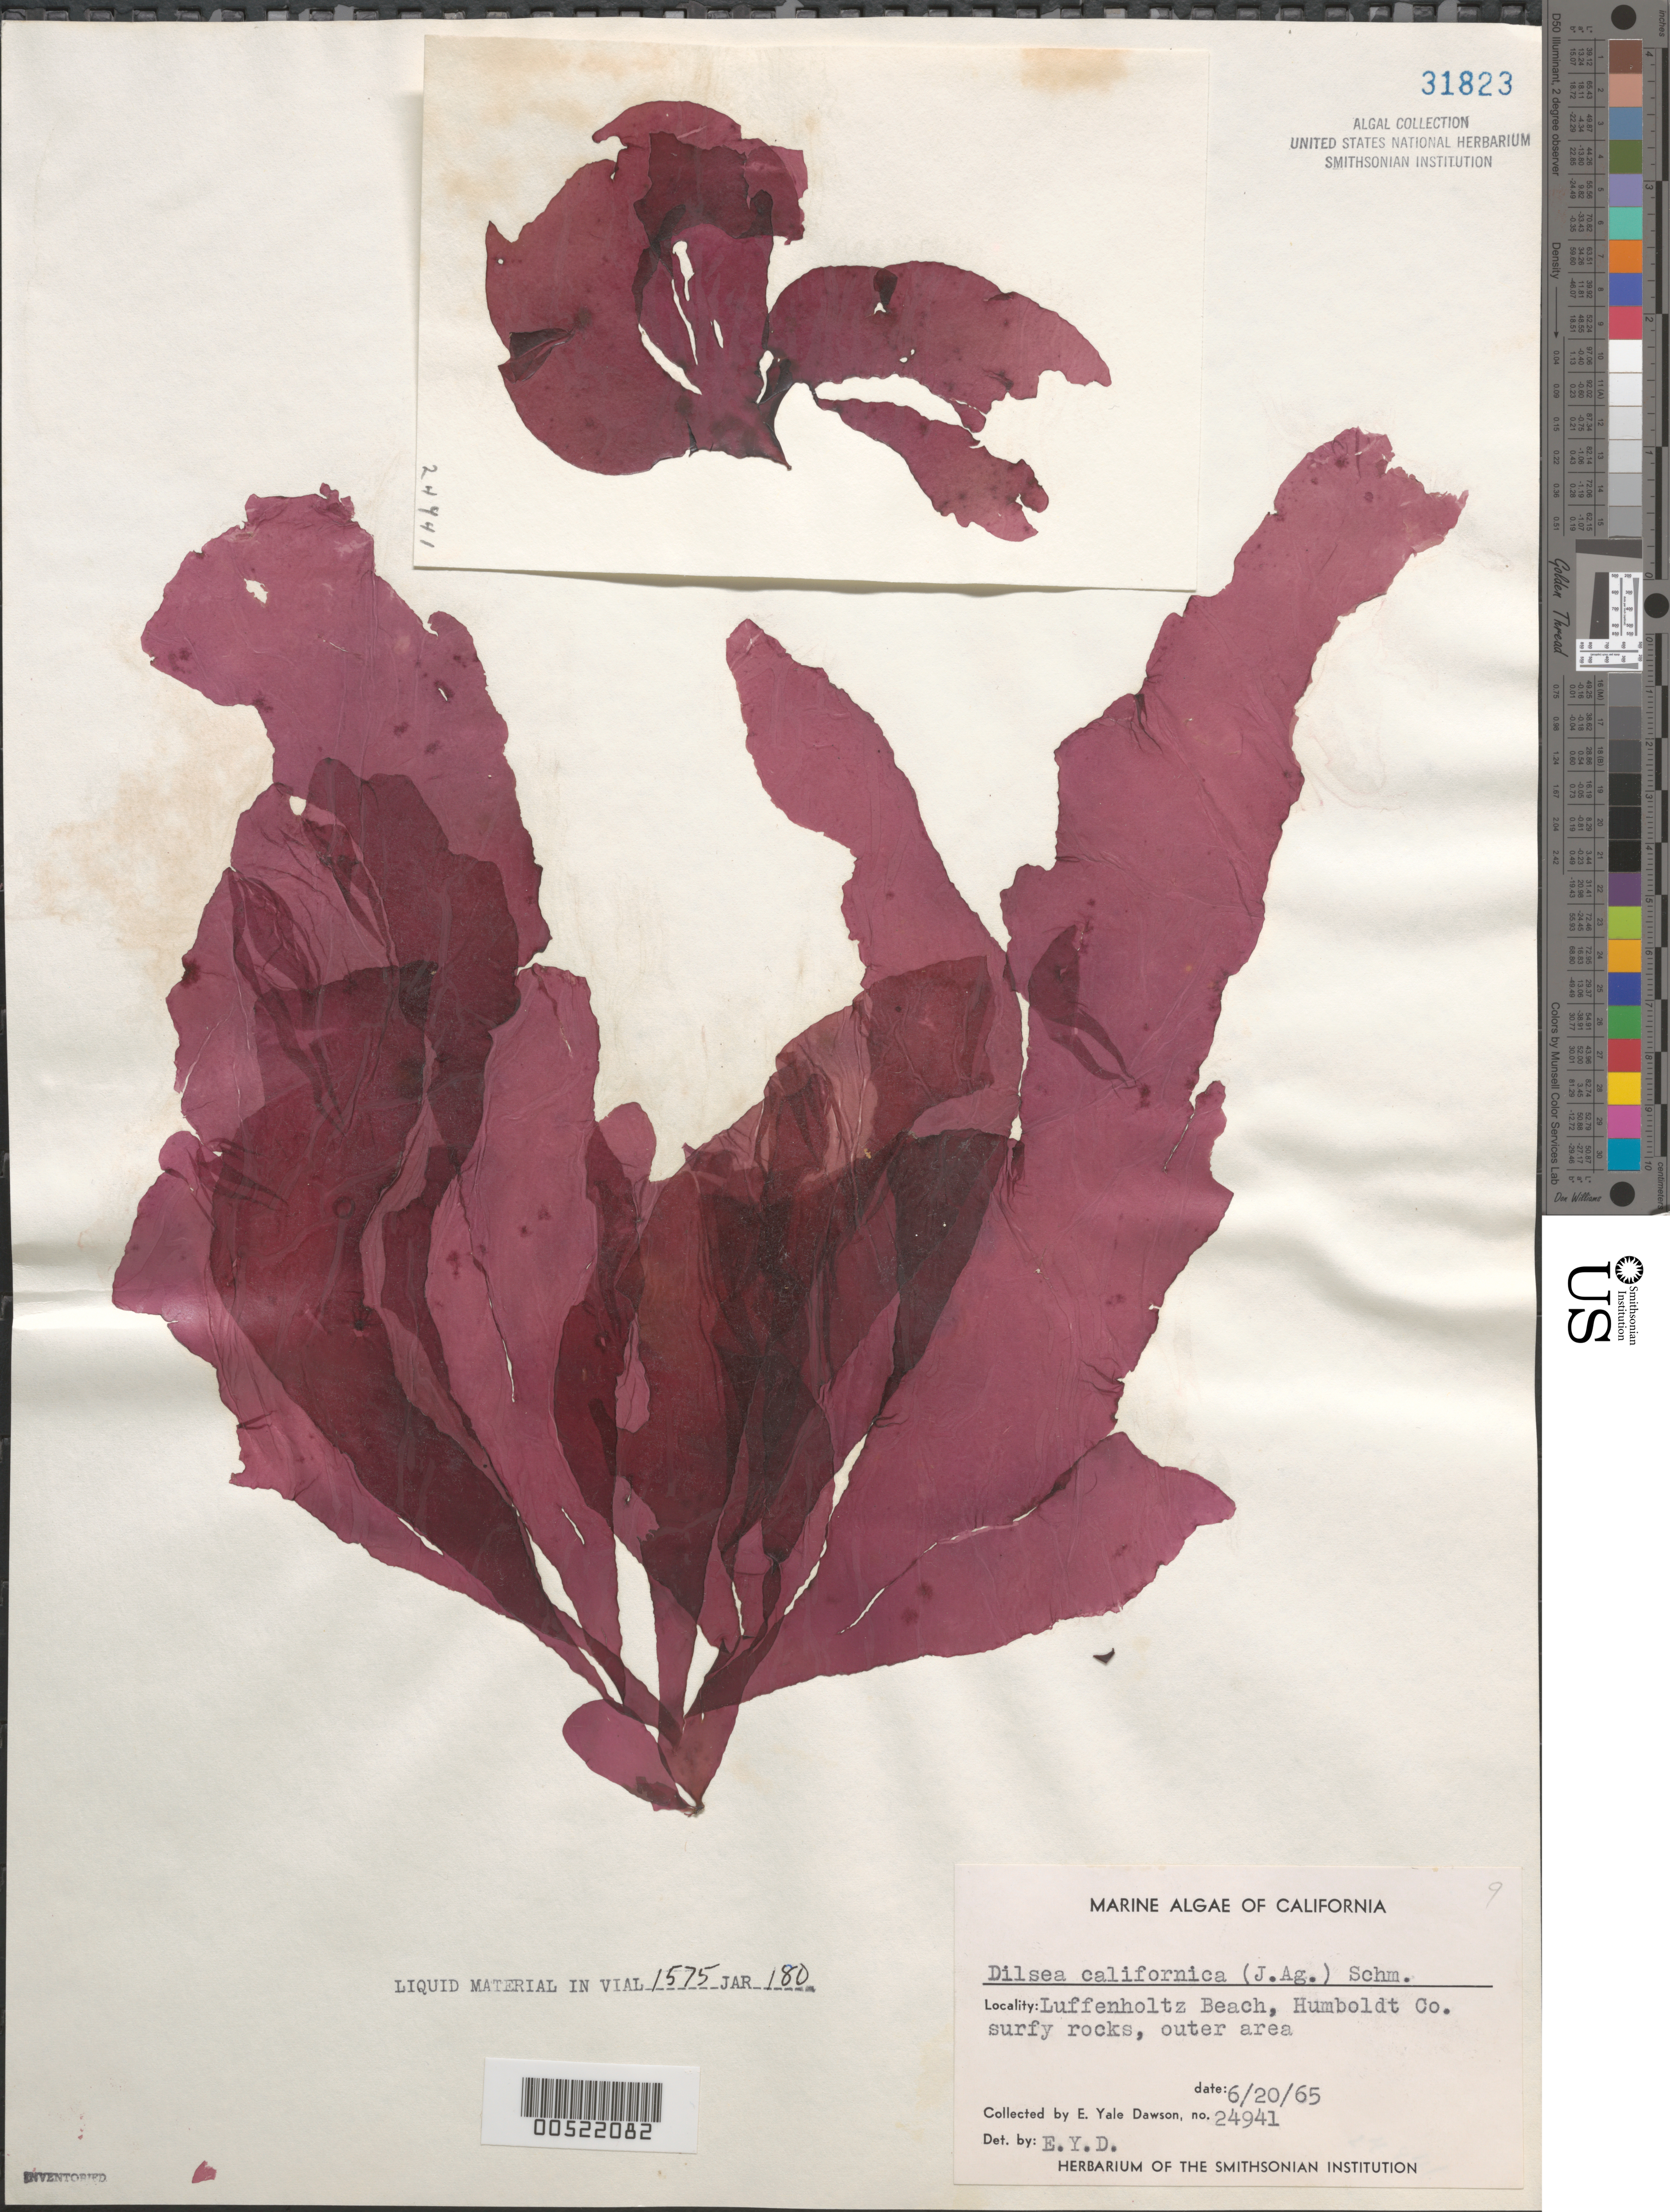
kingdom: Plantae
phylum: Rhodophyta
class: Florideophyceae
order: Gigartinales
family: Dumontiaceae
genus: Dilsea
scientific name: Dilsea californica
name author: (J. Agardh) Kuntze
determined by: Dawson, E. Y.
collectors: E. Y. Dawson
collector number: EYD 24941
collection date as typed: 20 Jun 1965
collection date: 1965-06-20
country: United States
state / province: California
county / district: Humboldt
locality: Luffenholtz Beach, Trinidad Bay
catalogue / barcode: US 31823